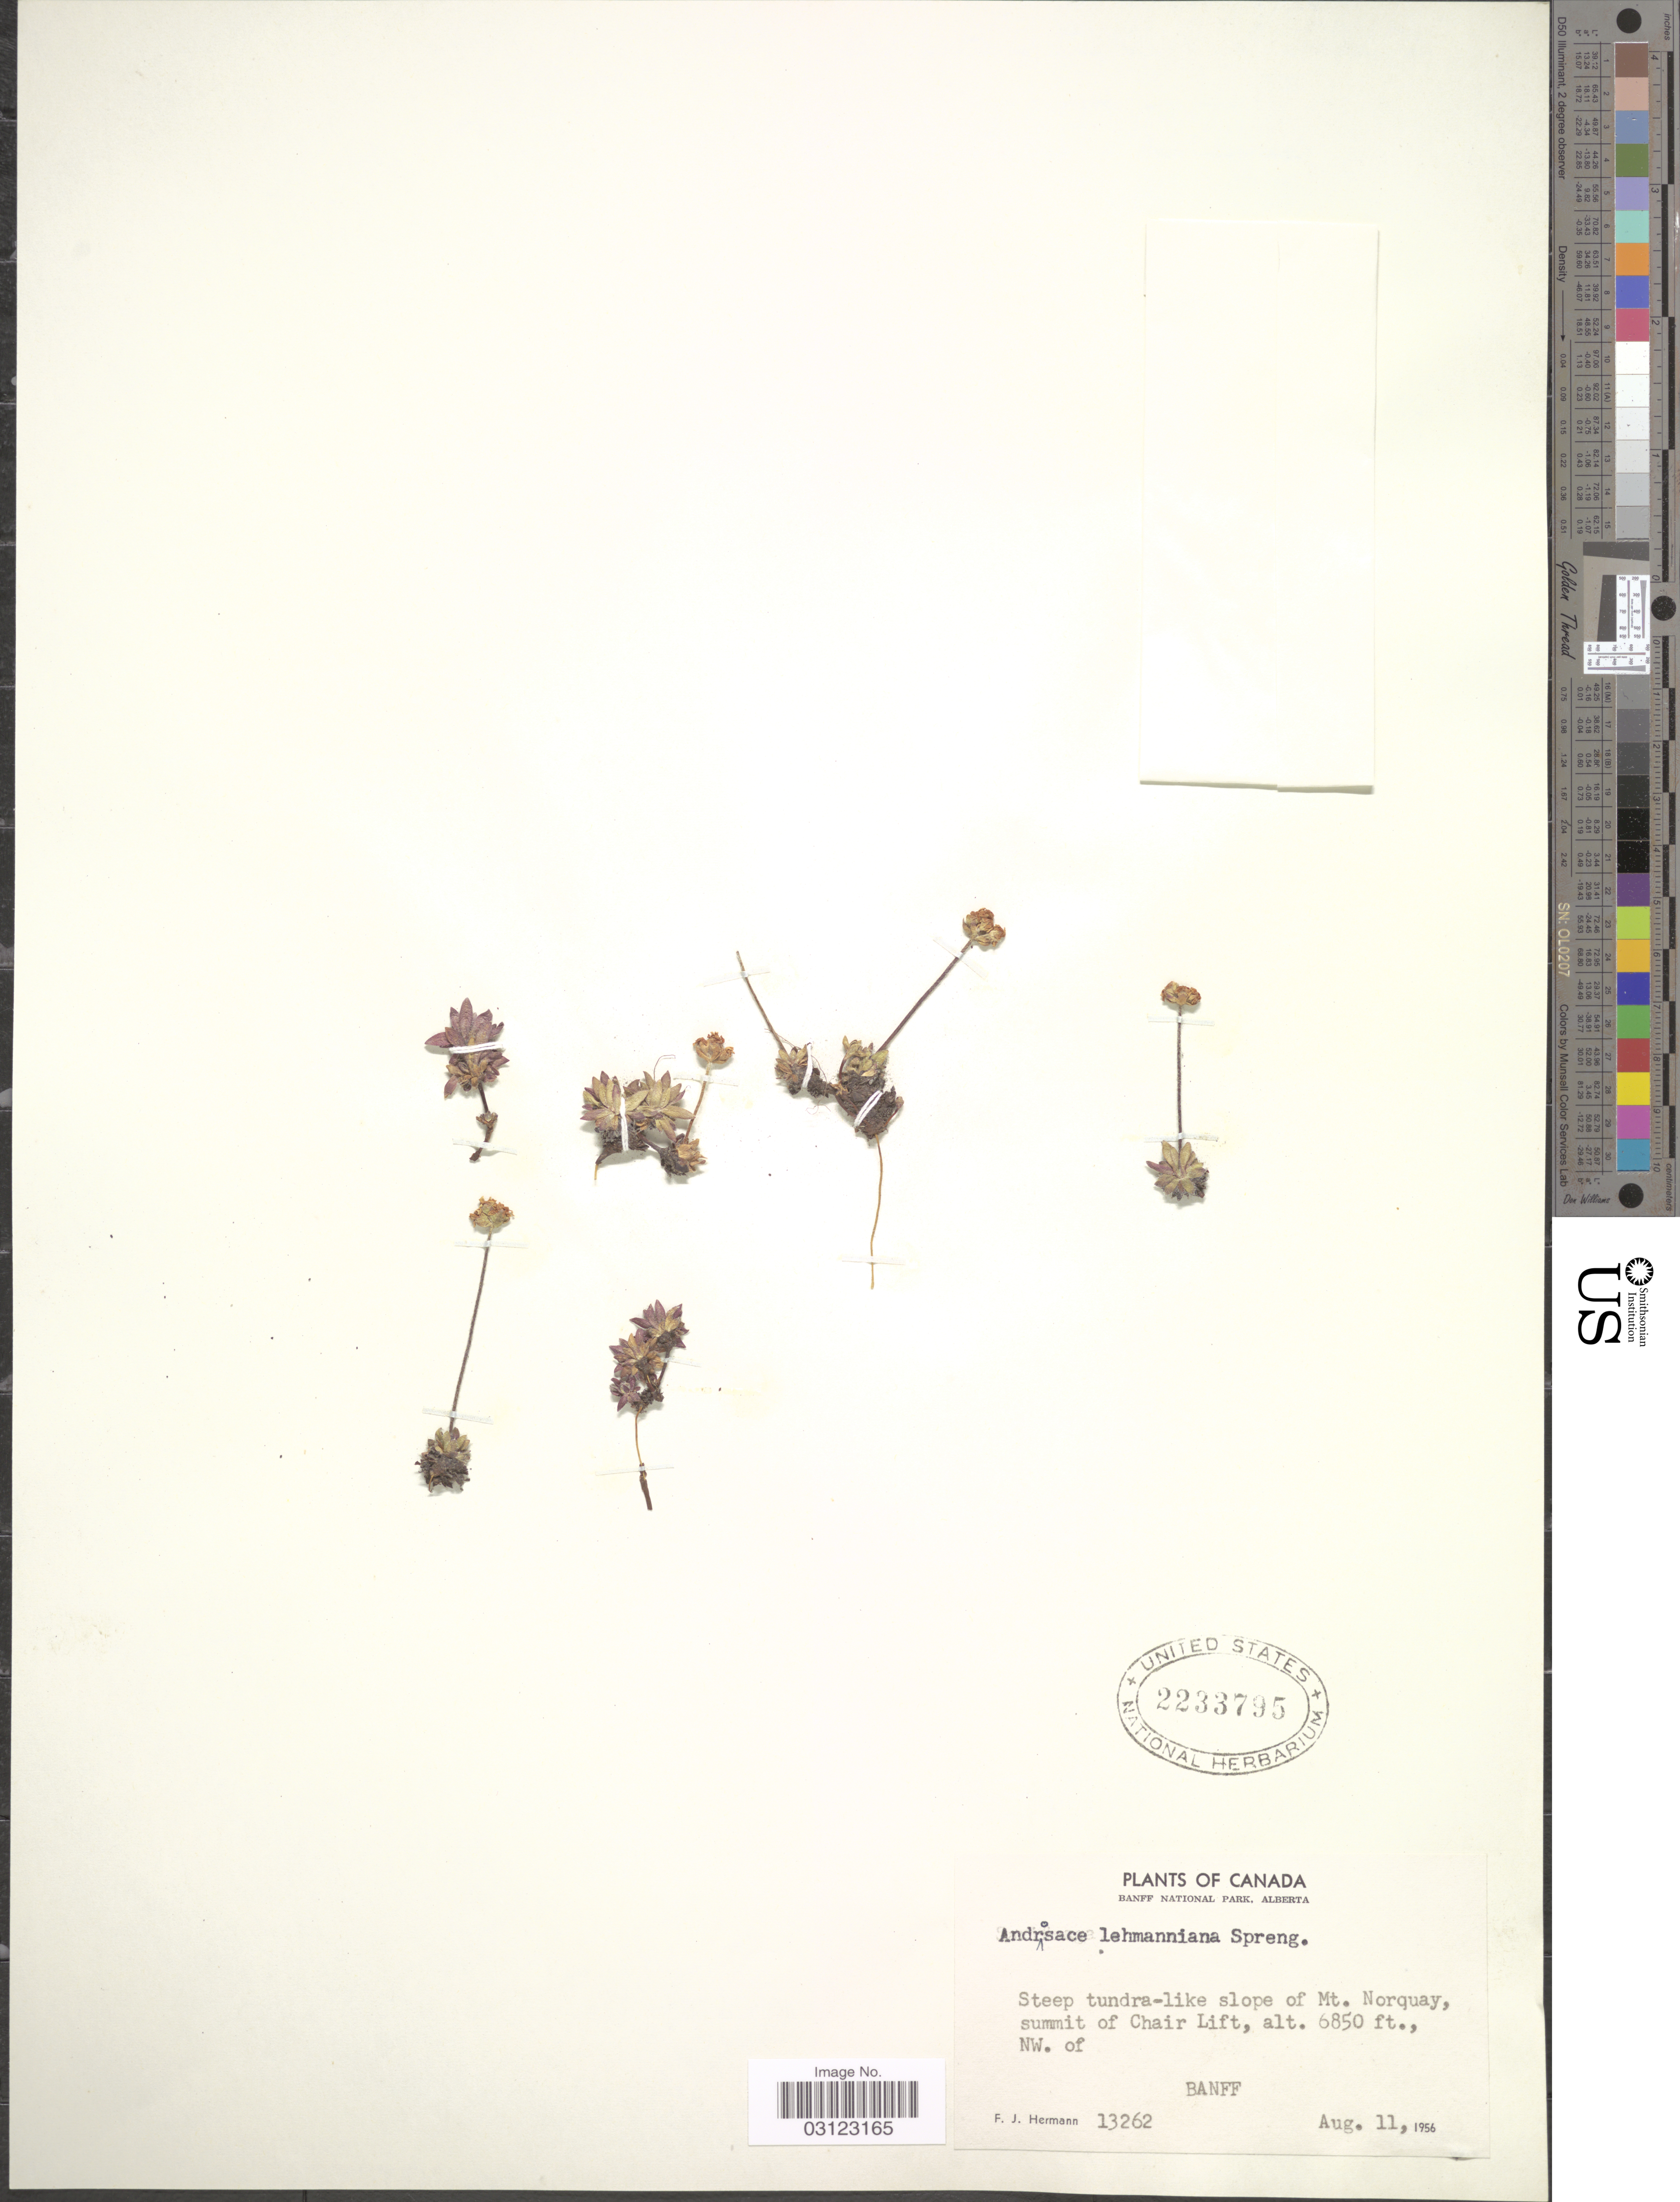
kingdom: Plantae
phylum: Tracheophyta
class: Magnoliopsida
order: Ericales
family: Primulaceae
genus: Androsace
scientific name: Androsace lehmanniana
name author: Spreng.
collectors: F. J. Hermann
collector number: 13262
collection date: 1956-08-11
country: Canada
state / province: Alberta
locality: Banff National Park. Slope of Mt. Norquay, summit of Chair Lift, NW. of Banff.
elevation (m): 2088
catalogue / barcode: US 2233795